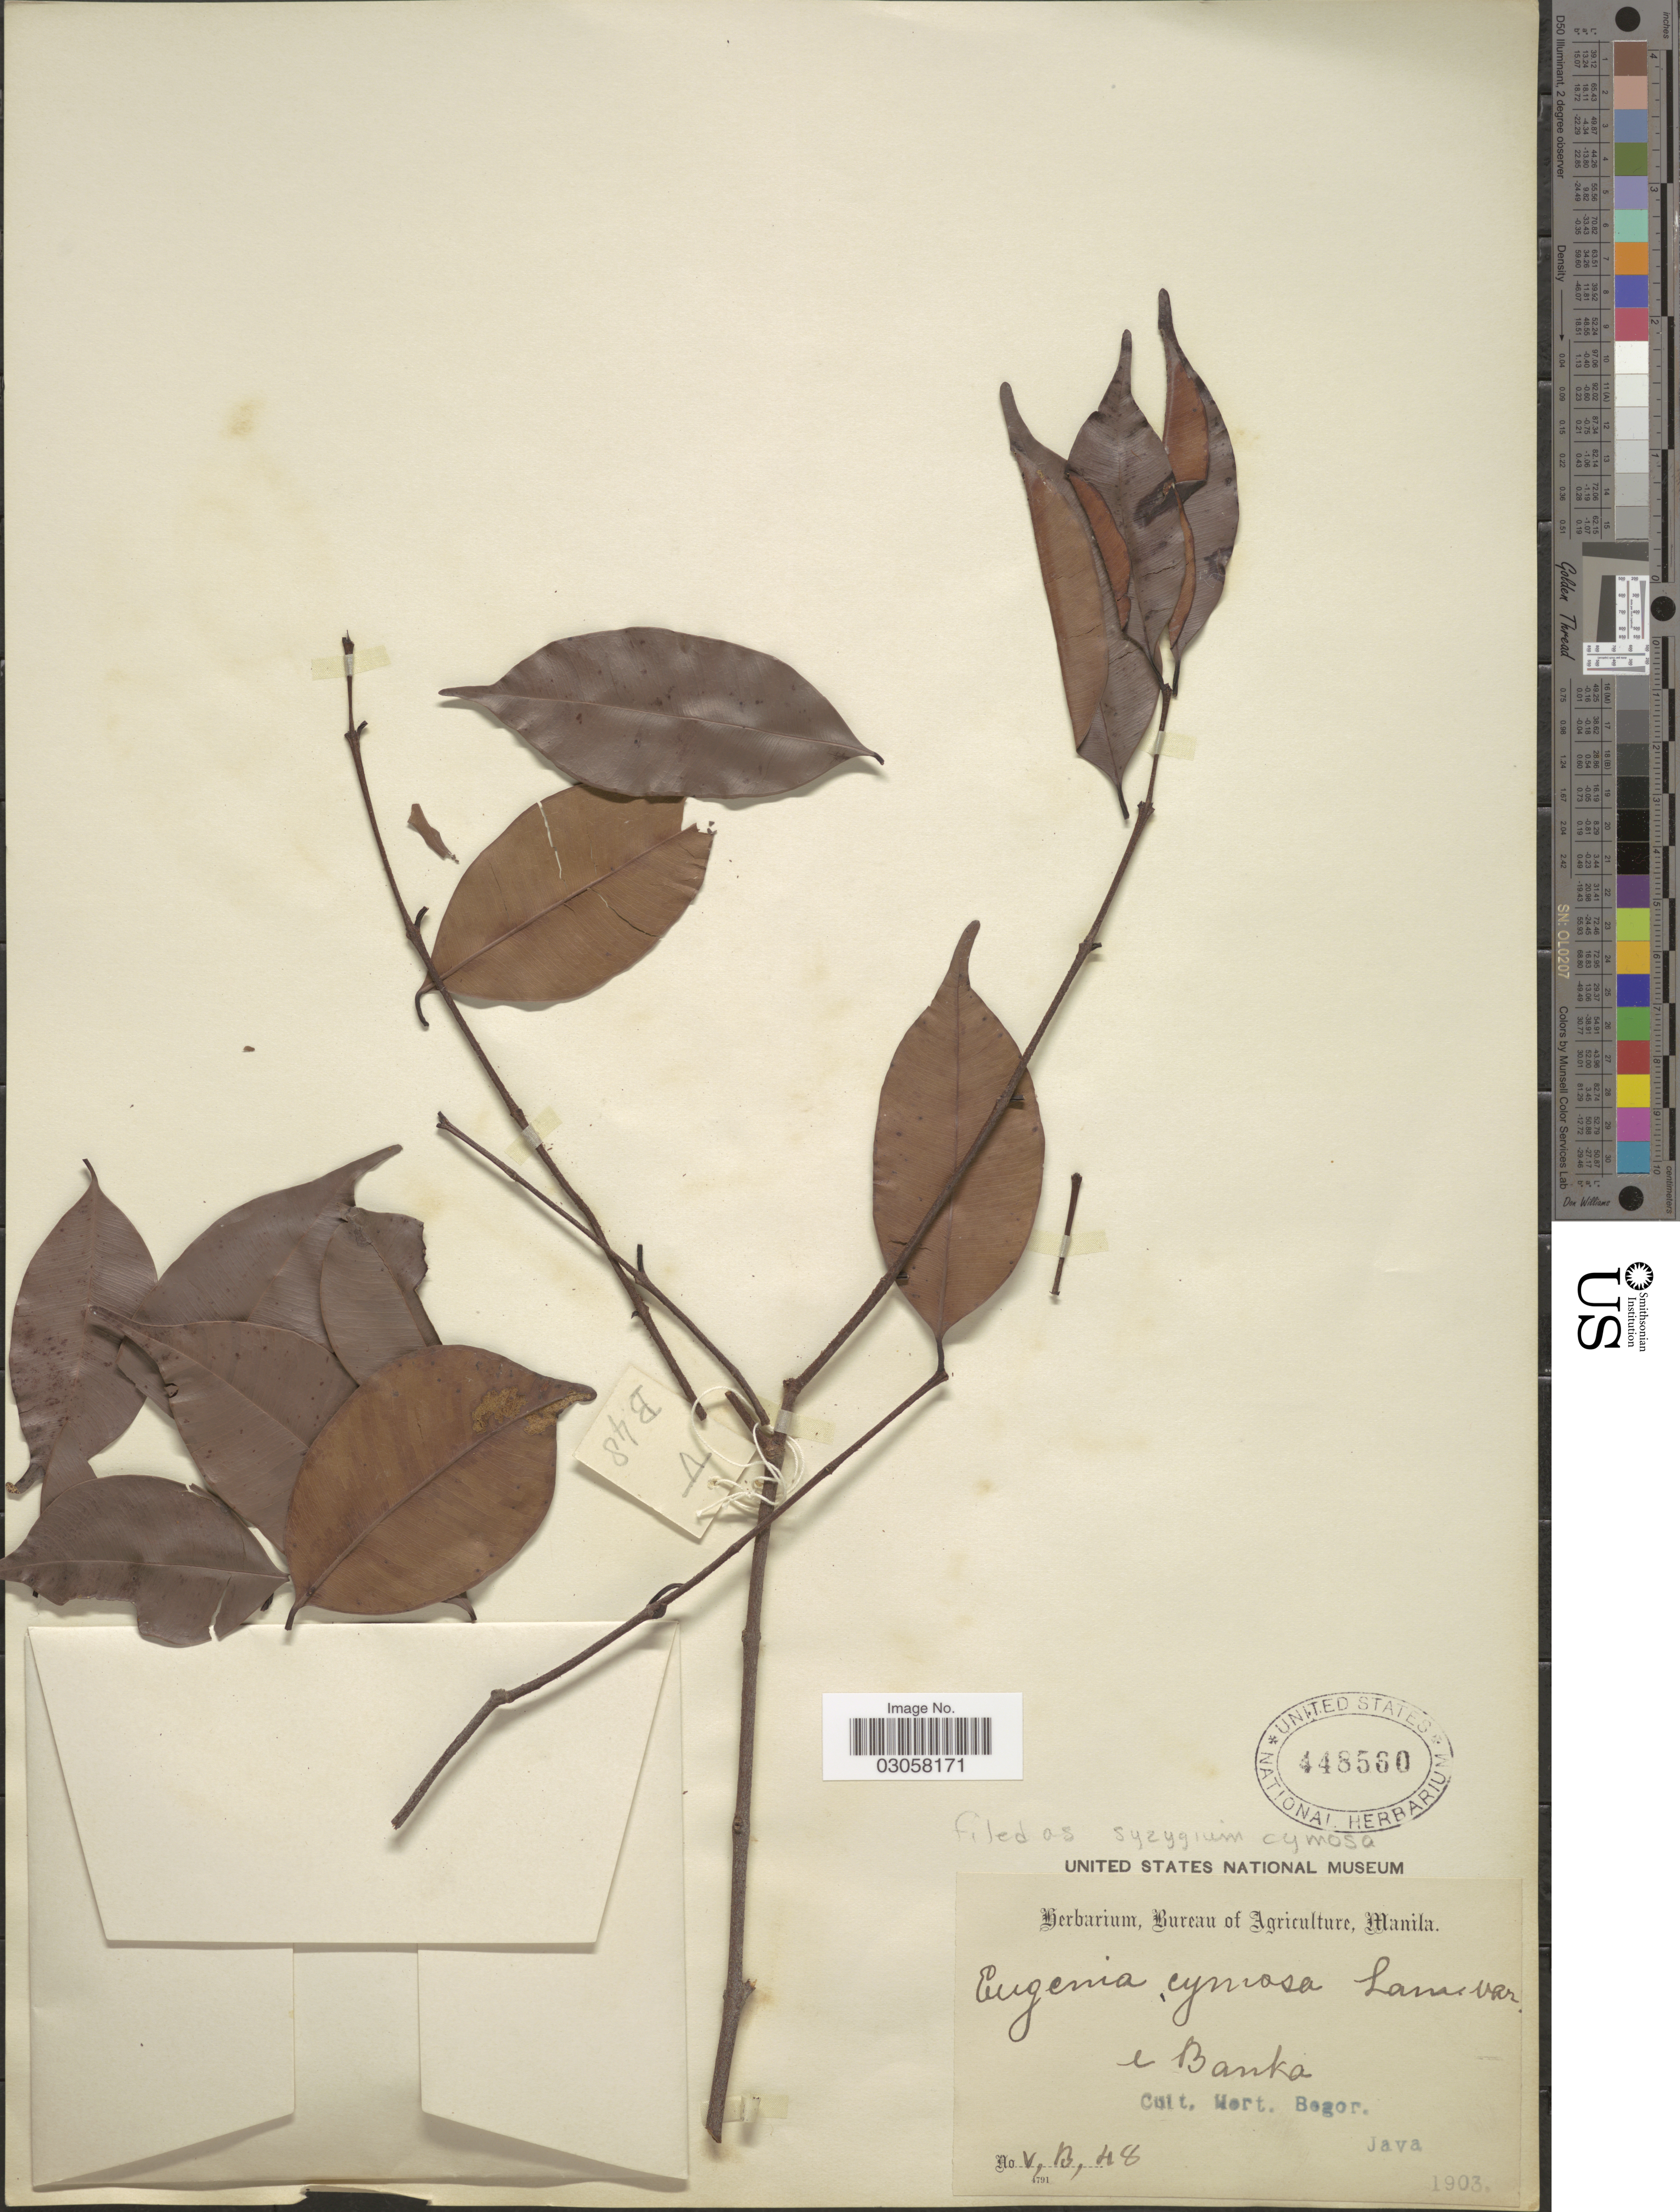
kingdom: Plantae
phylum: Tracheophyta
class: Magnoliopsida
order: Myrtales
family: Myrtaceae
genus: Syzygium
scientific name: Syzygium sp.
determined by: Strong, Mark T., (BOT), Smithsonian Institution - National Museum of Natural History (UNITED STATES)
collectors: Ex herb. Bureau of Agriculture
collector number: V,B,48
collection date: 1903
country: Indonesia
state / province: Java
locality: Hort. Bogor. Java.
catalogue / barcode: US 448560